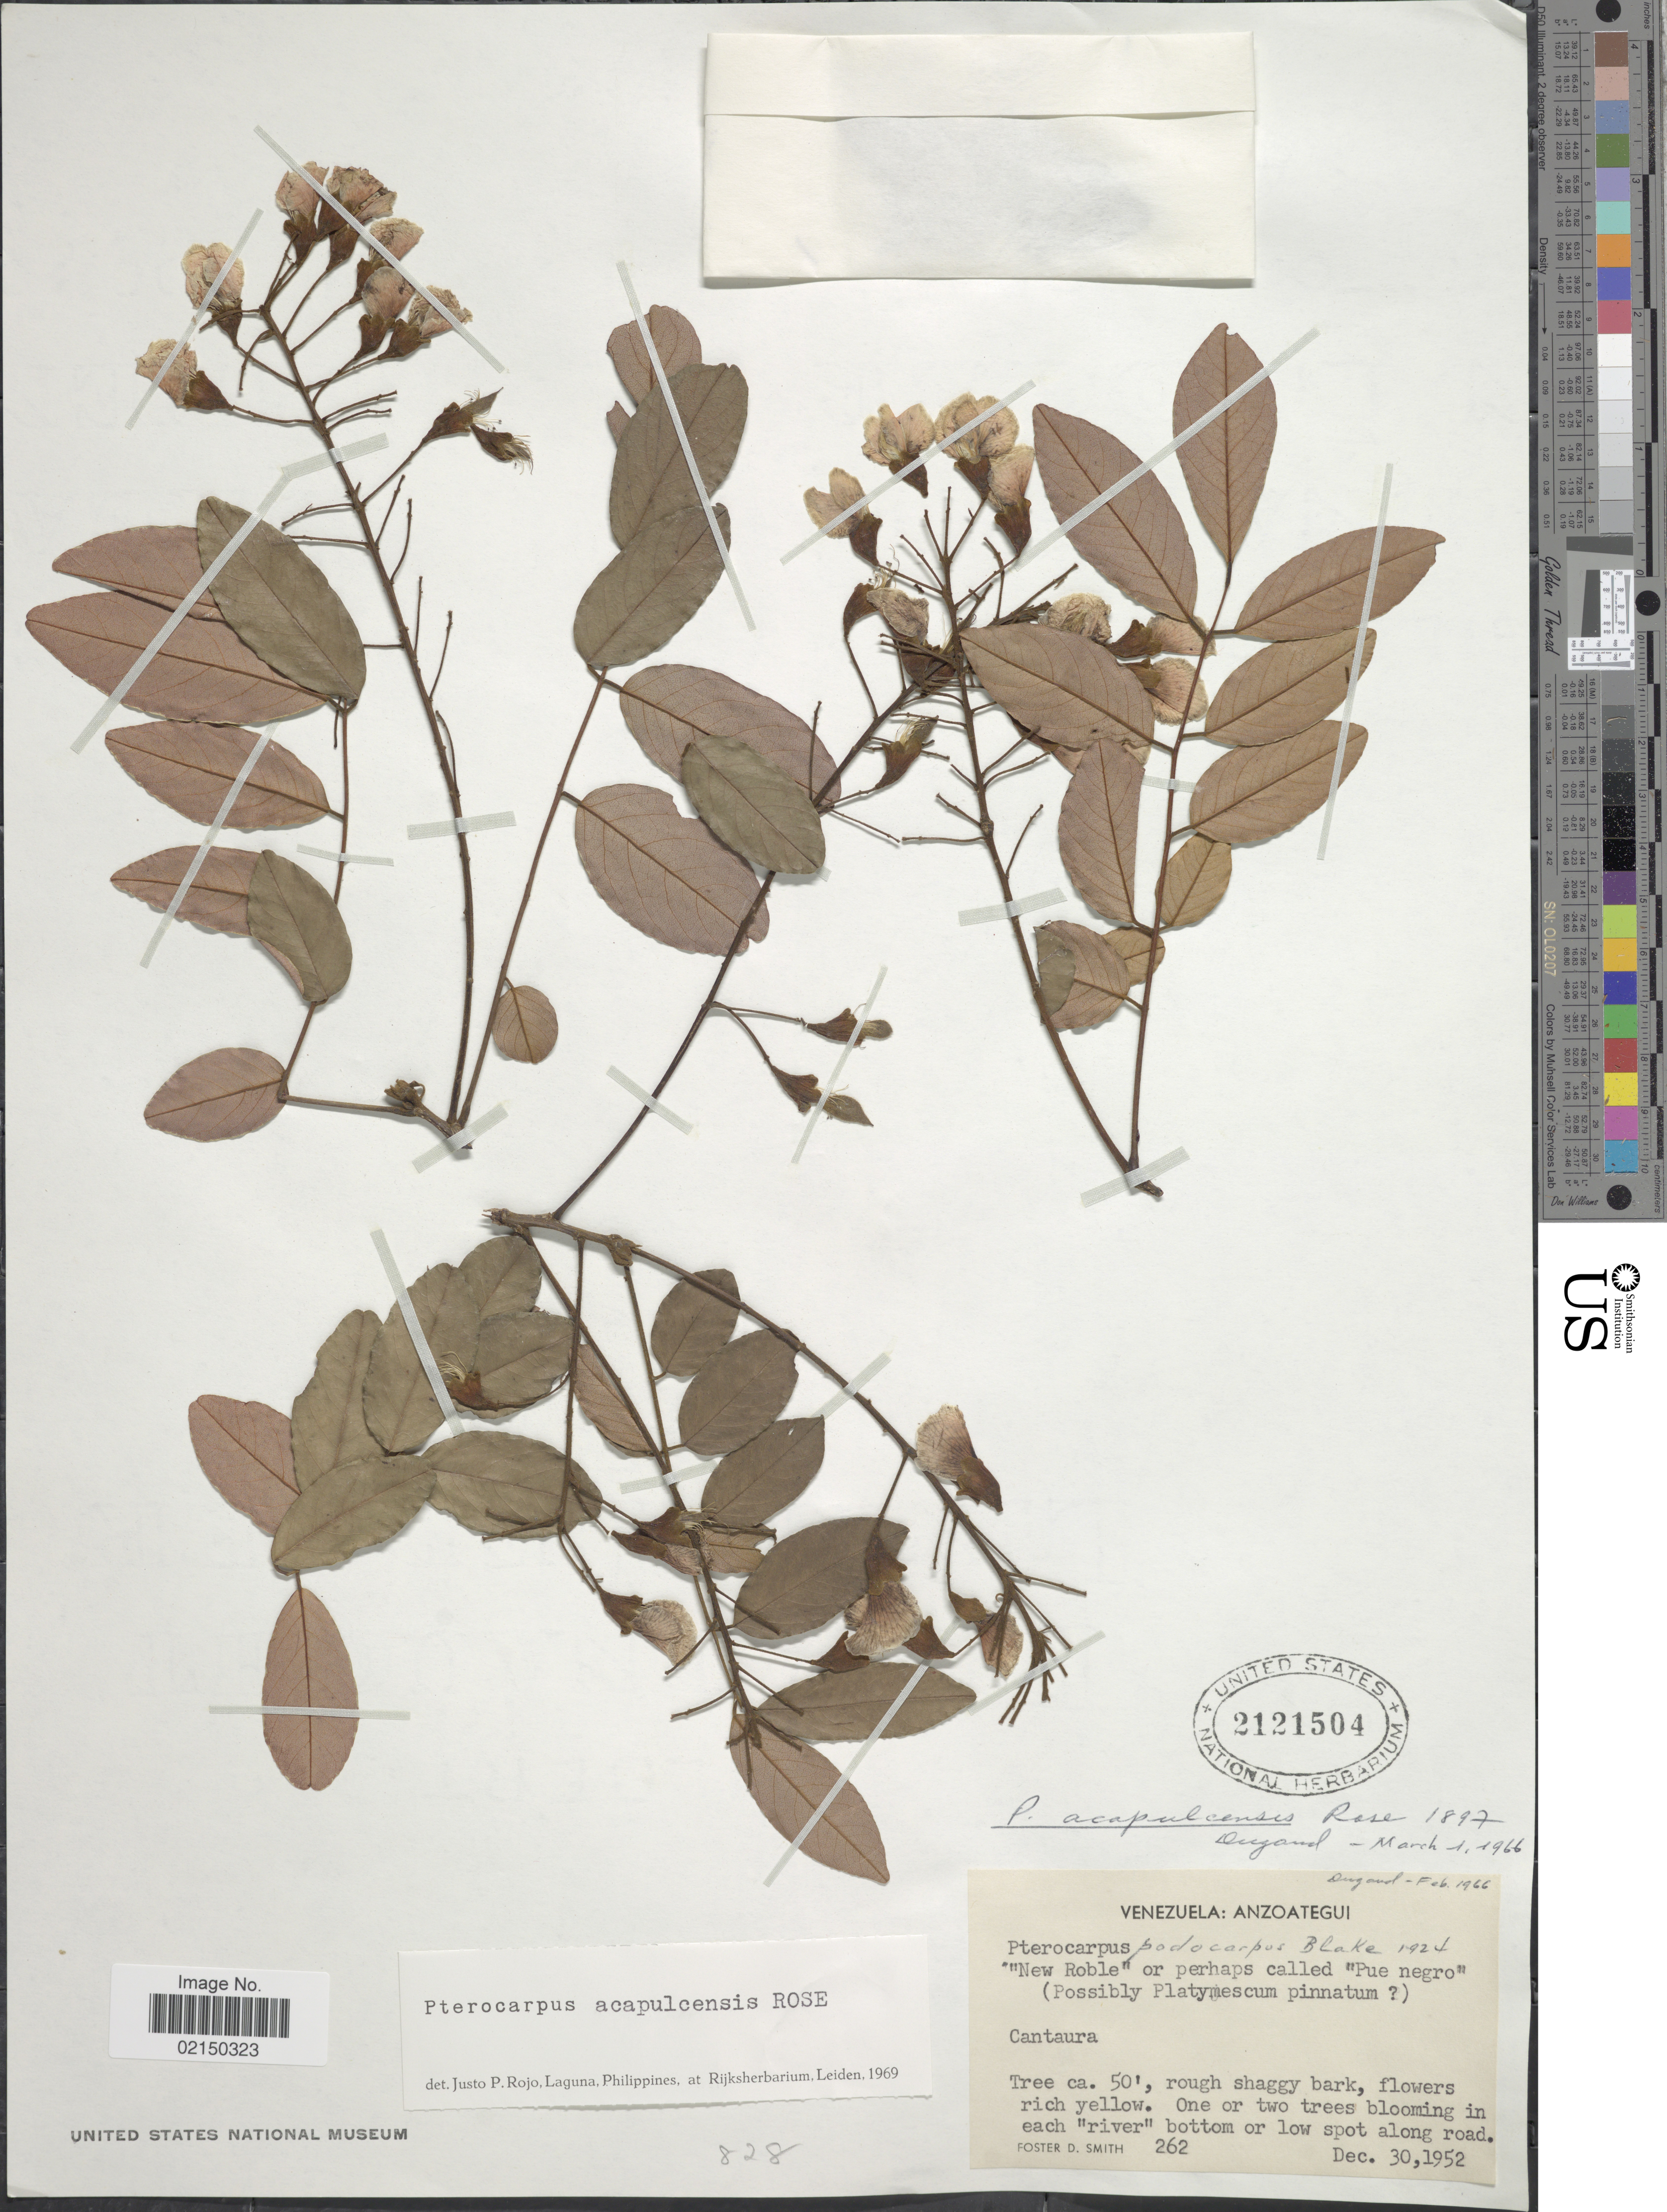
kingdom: Plantae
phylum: Tracheophyta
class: Magnoliopsida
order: Fabales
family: Fabaceae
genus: Pterocarpus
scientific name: Pterocarpus acapulcensis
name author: Rose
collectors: F. Smith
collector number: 262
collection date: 1952-12-30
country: Venezuela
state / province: Anzoategui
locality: In each "river" bottom or low spot along road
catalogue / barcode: US 2121504